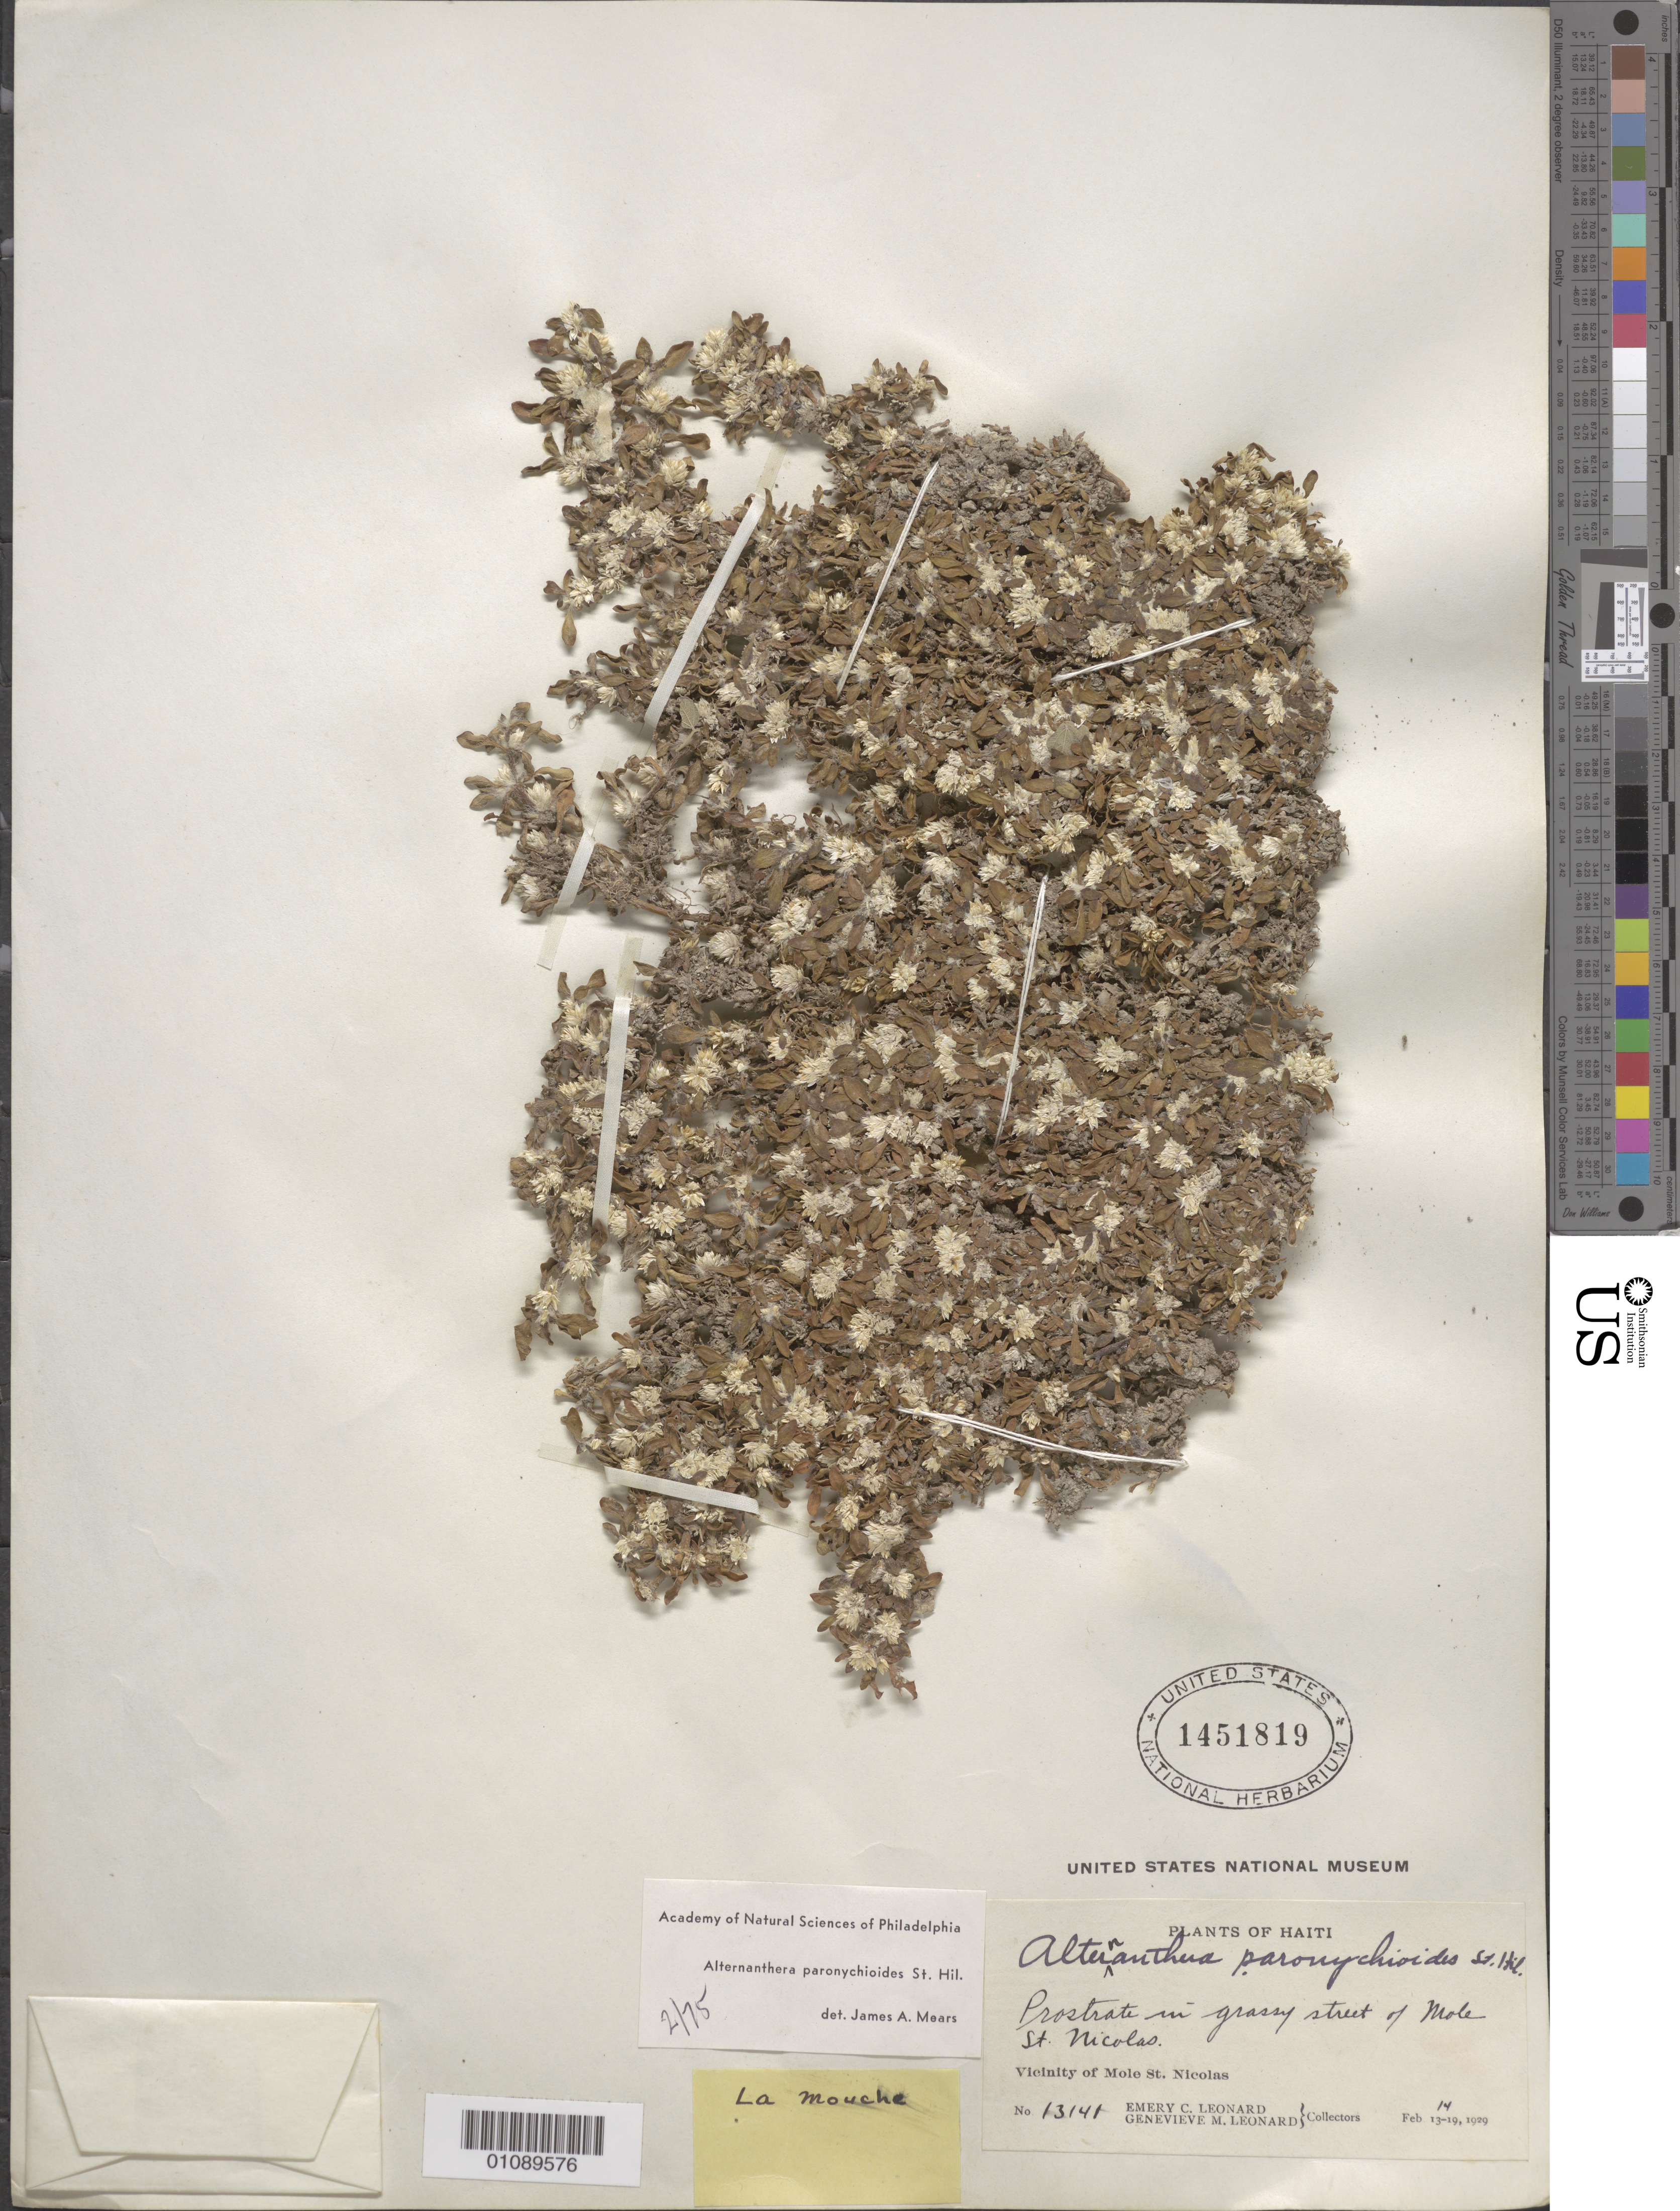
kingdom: Plantae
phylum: Tracheophyta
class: Magnoliopsida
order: Caryophyllales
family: Amaranthaceae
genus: Alternanthera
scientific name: Alternanthera paronychioides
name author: A. St.-Hil.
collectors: E. C. Leonard & G. M. Leonard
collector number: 13141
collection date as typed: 14 Feb 1929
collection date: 1929-02-14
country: Haiti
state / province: Nord-Óuest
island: Hispaniola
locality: Vicinity of Mole St. Nicolas, street of Mole St. Nicolas.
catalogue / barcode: US 1451819